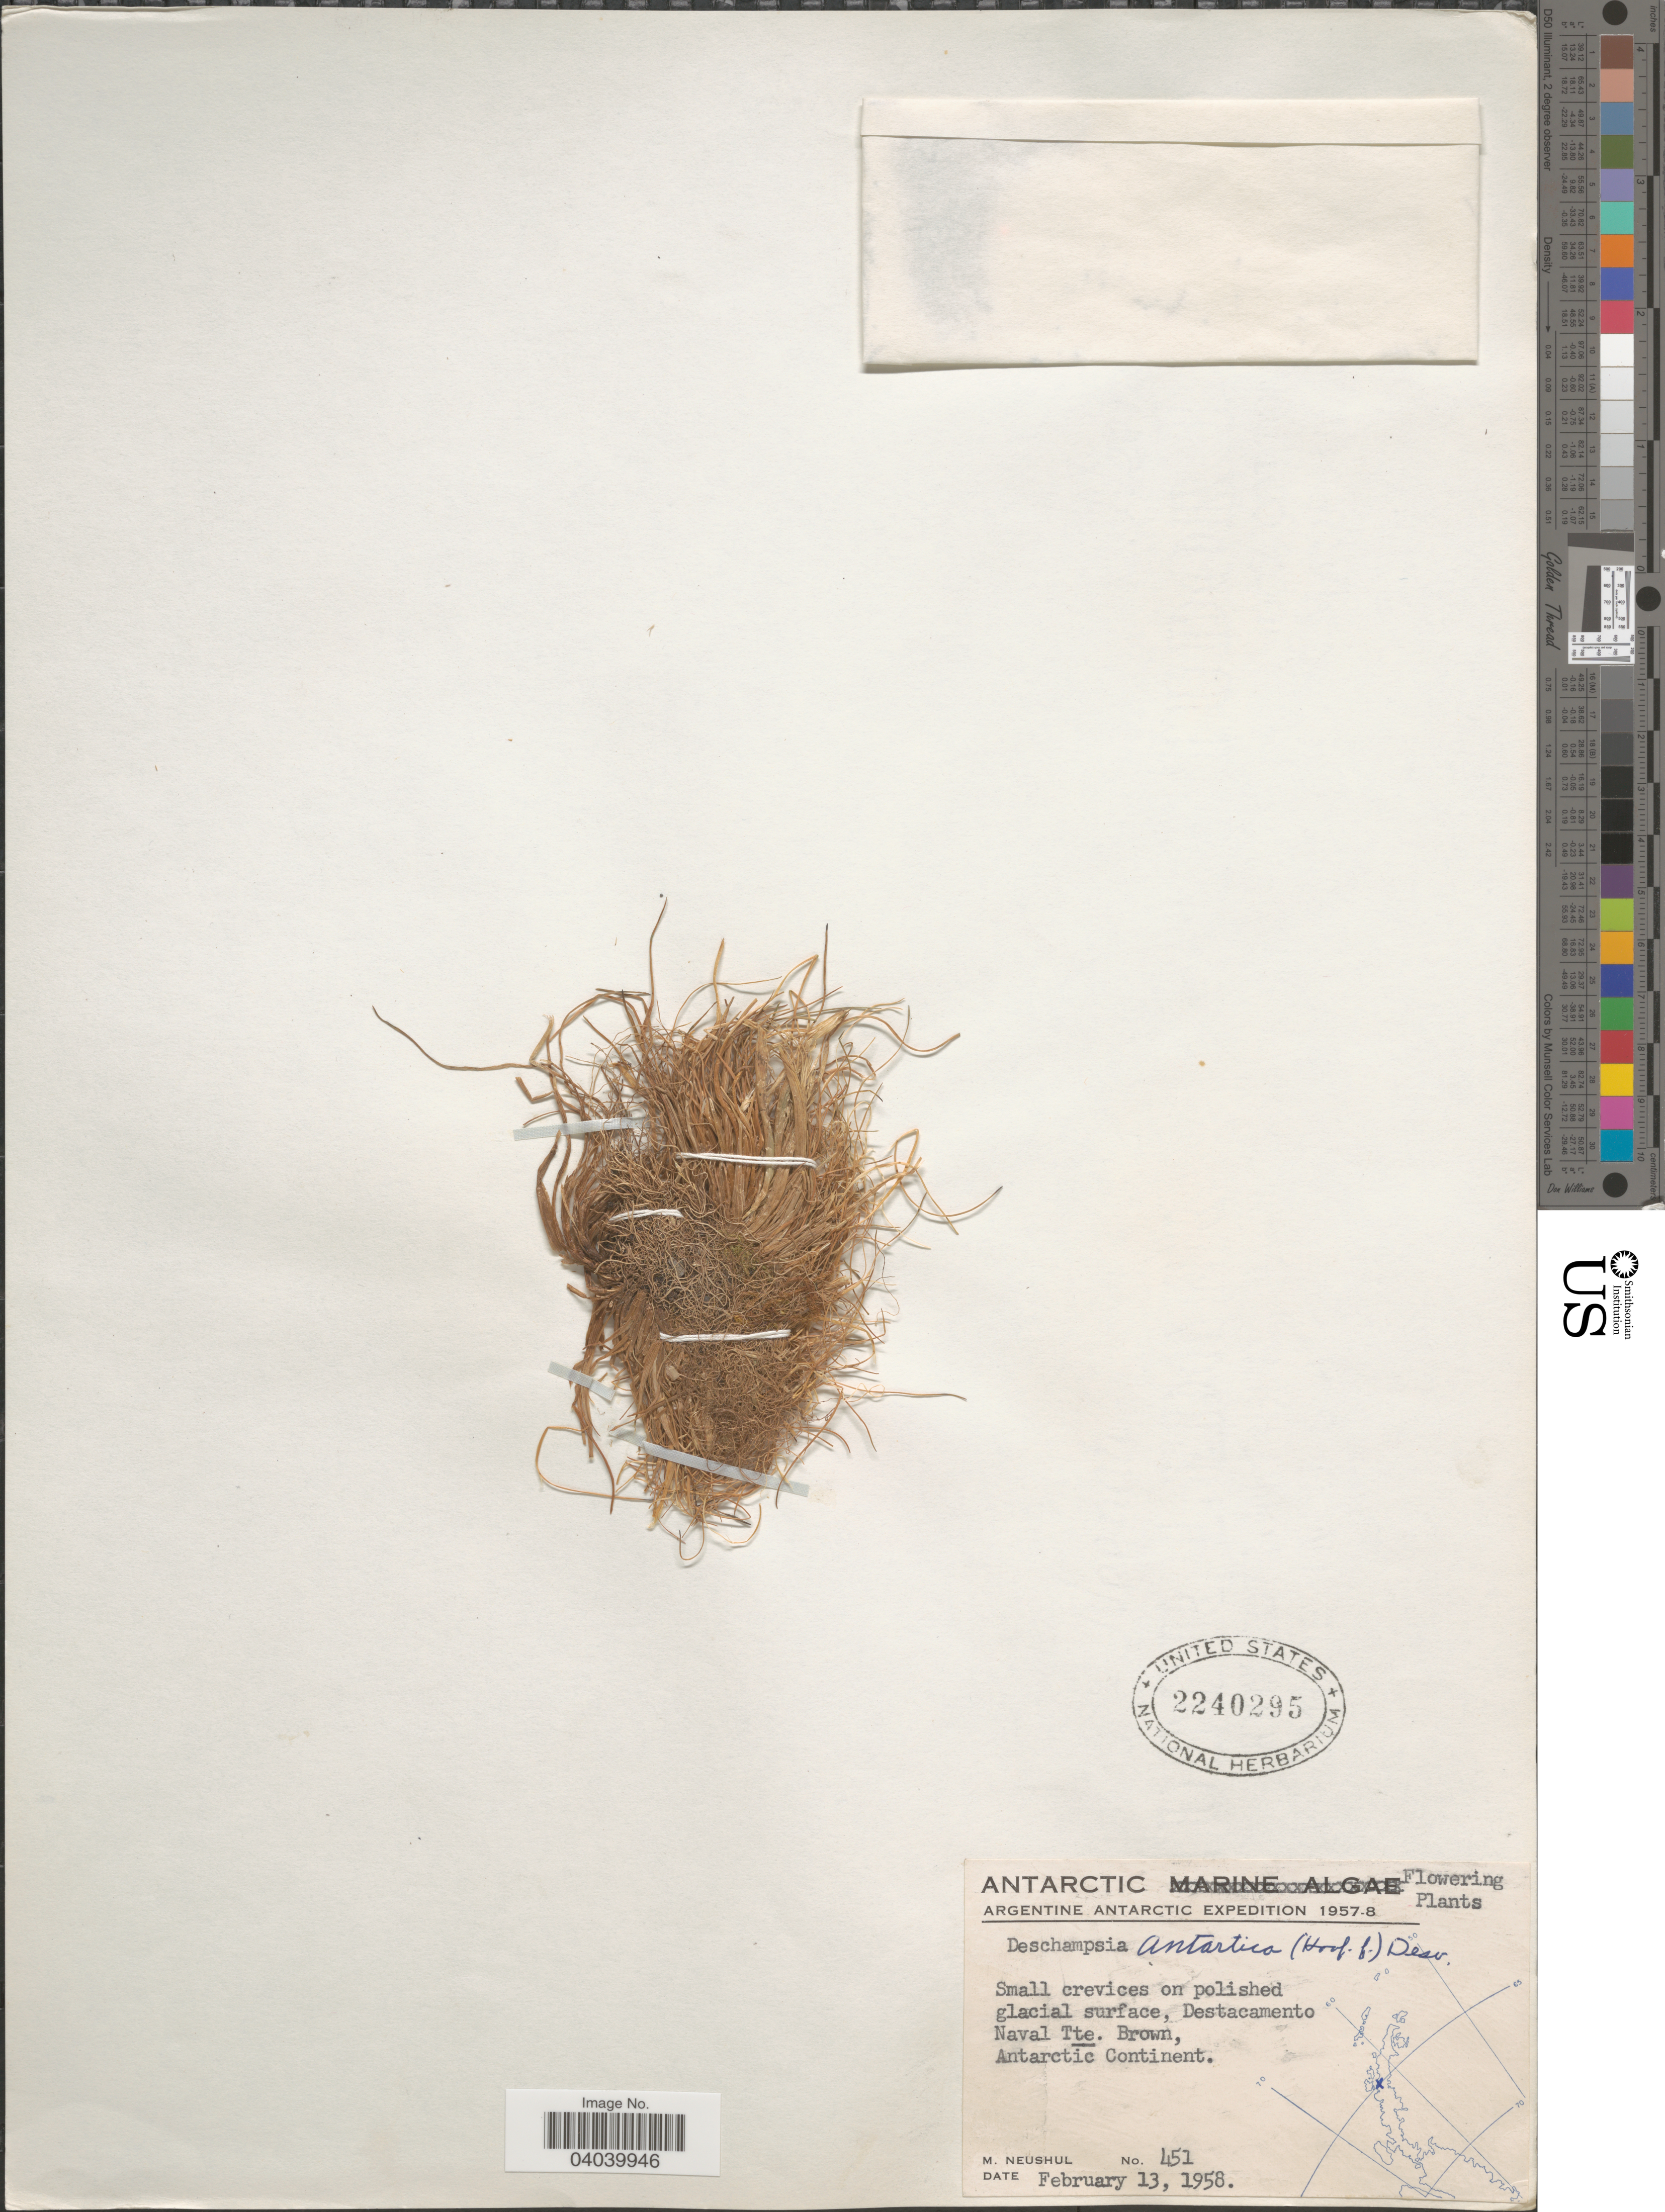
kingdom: Plantae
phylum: Tracheophyta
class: Liliopsida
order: Poales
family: Poaceae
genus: Deschampsia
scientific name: Deschampsia antarctica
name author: É. Desv.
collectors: M. Neushul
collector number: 451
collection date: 1958-02-13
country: Antarctica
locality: Naval Tte. Brown, Antarctic Continent.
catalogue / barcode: US 2240295